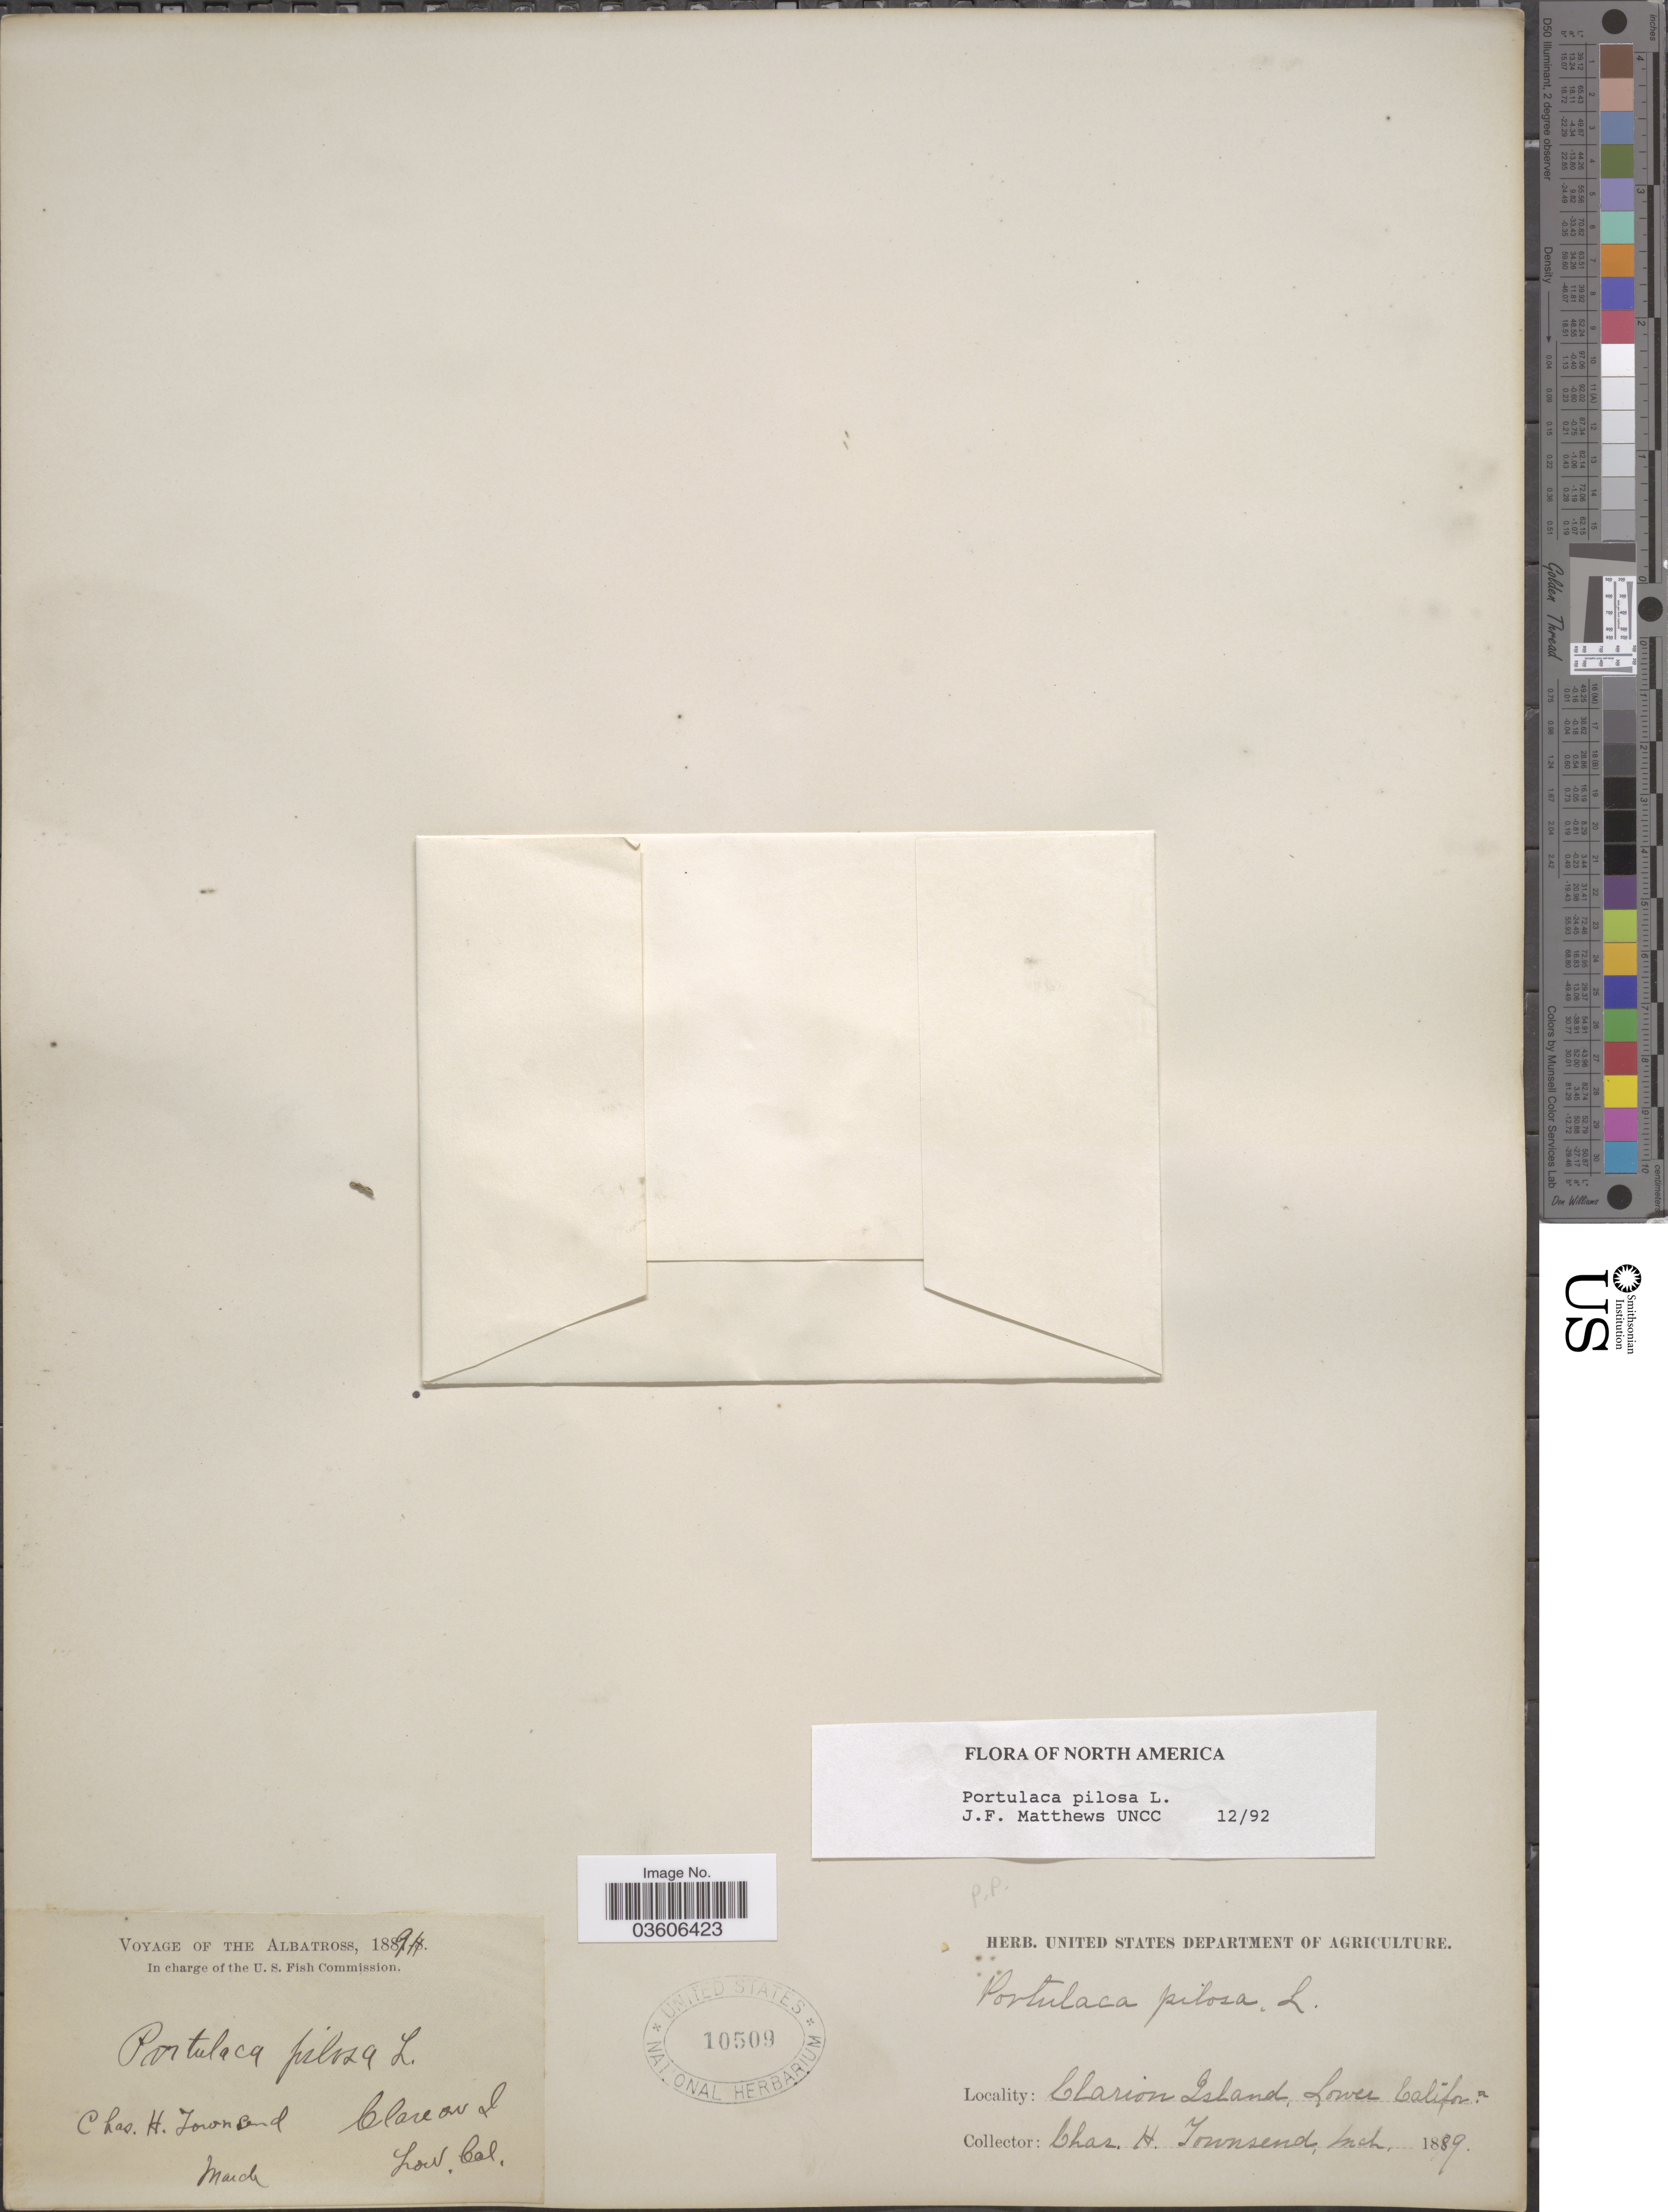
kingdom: Plantae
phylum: Tracheophyta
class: Magnoliopsida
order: Caryophyllales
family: Portulacaceae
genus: Portulaca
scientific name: Portulaca pilosa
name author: L.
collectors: C. H. Townsend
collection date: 1889-03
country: Mexico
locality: The Albatros [unsure placement] Clarion Island, Lower Califor.a.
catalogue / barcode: US 10509